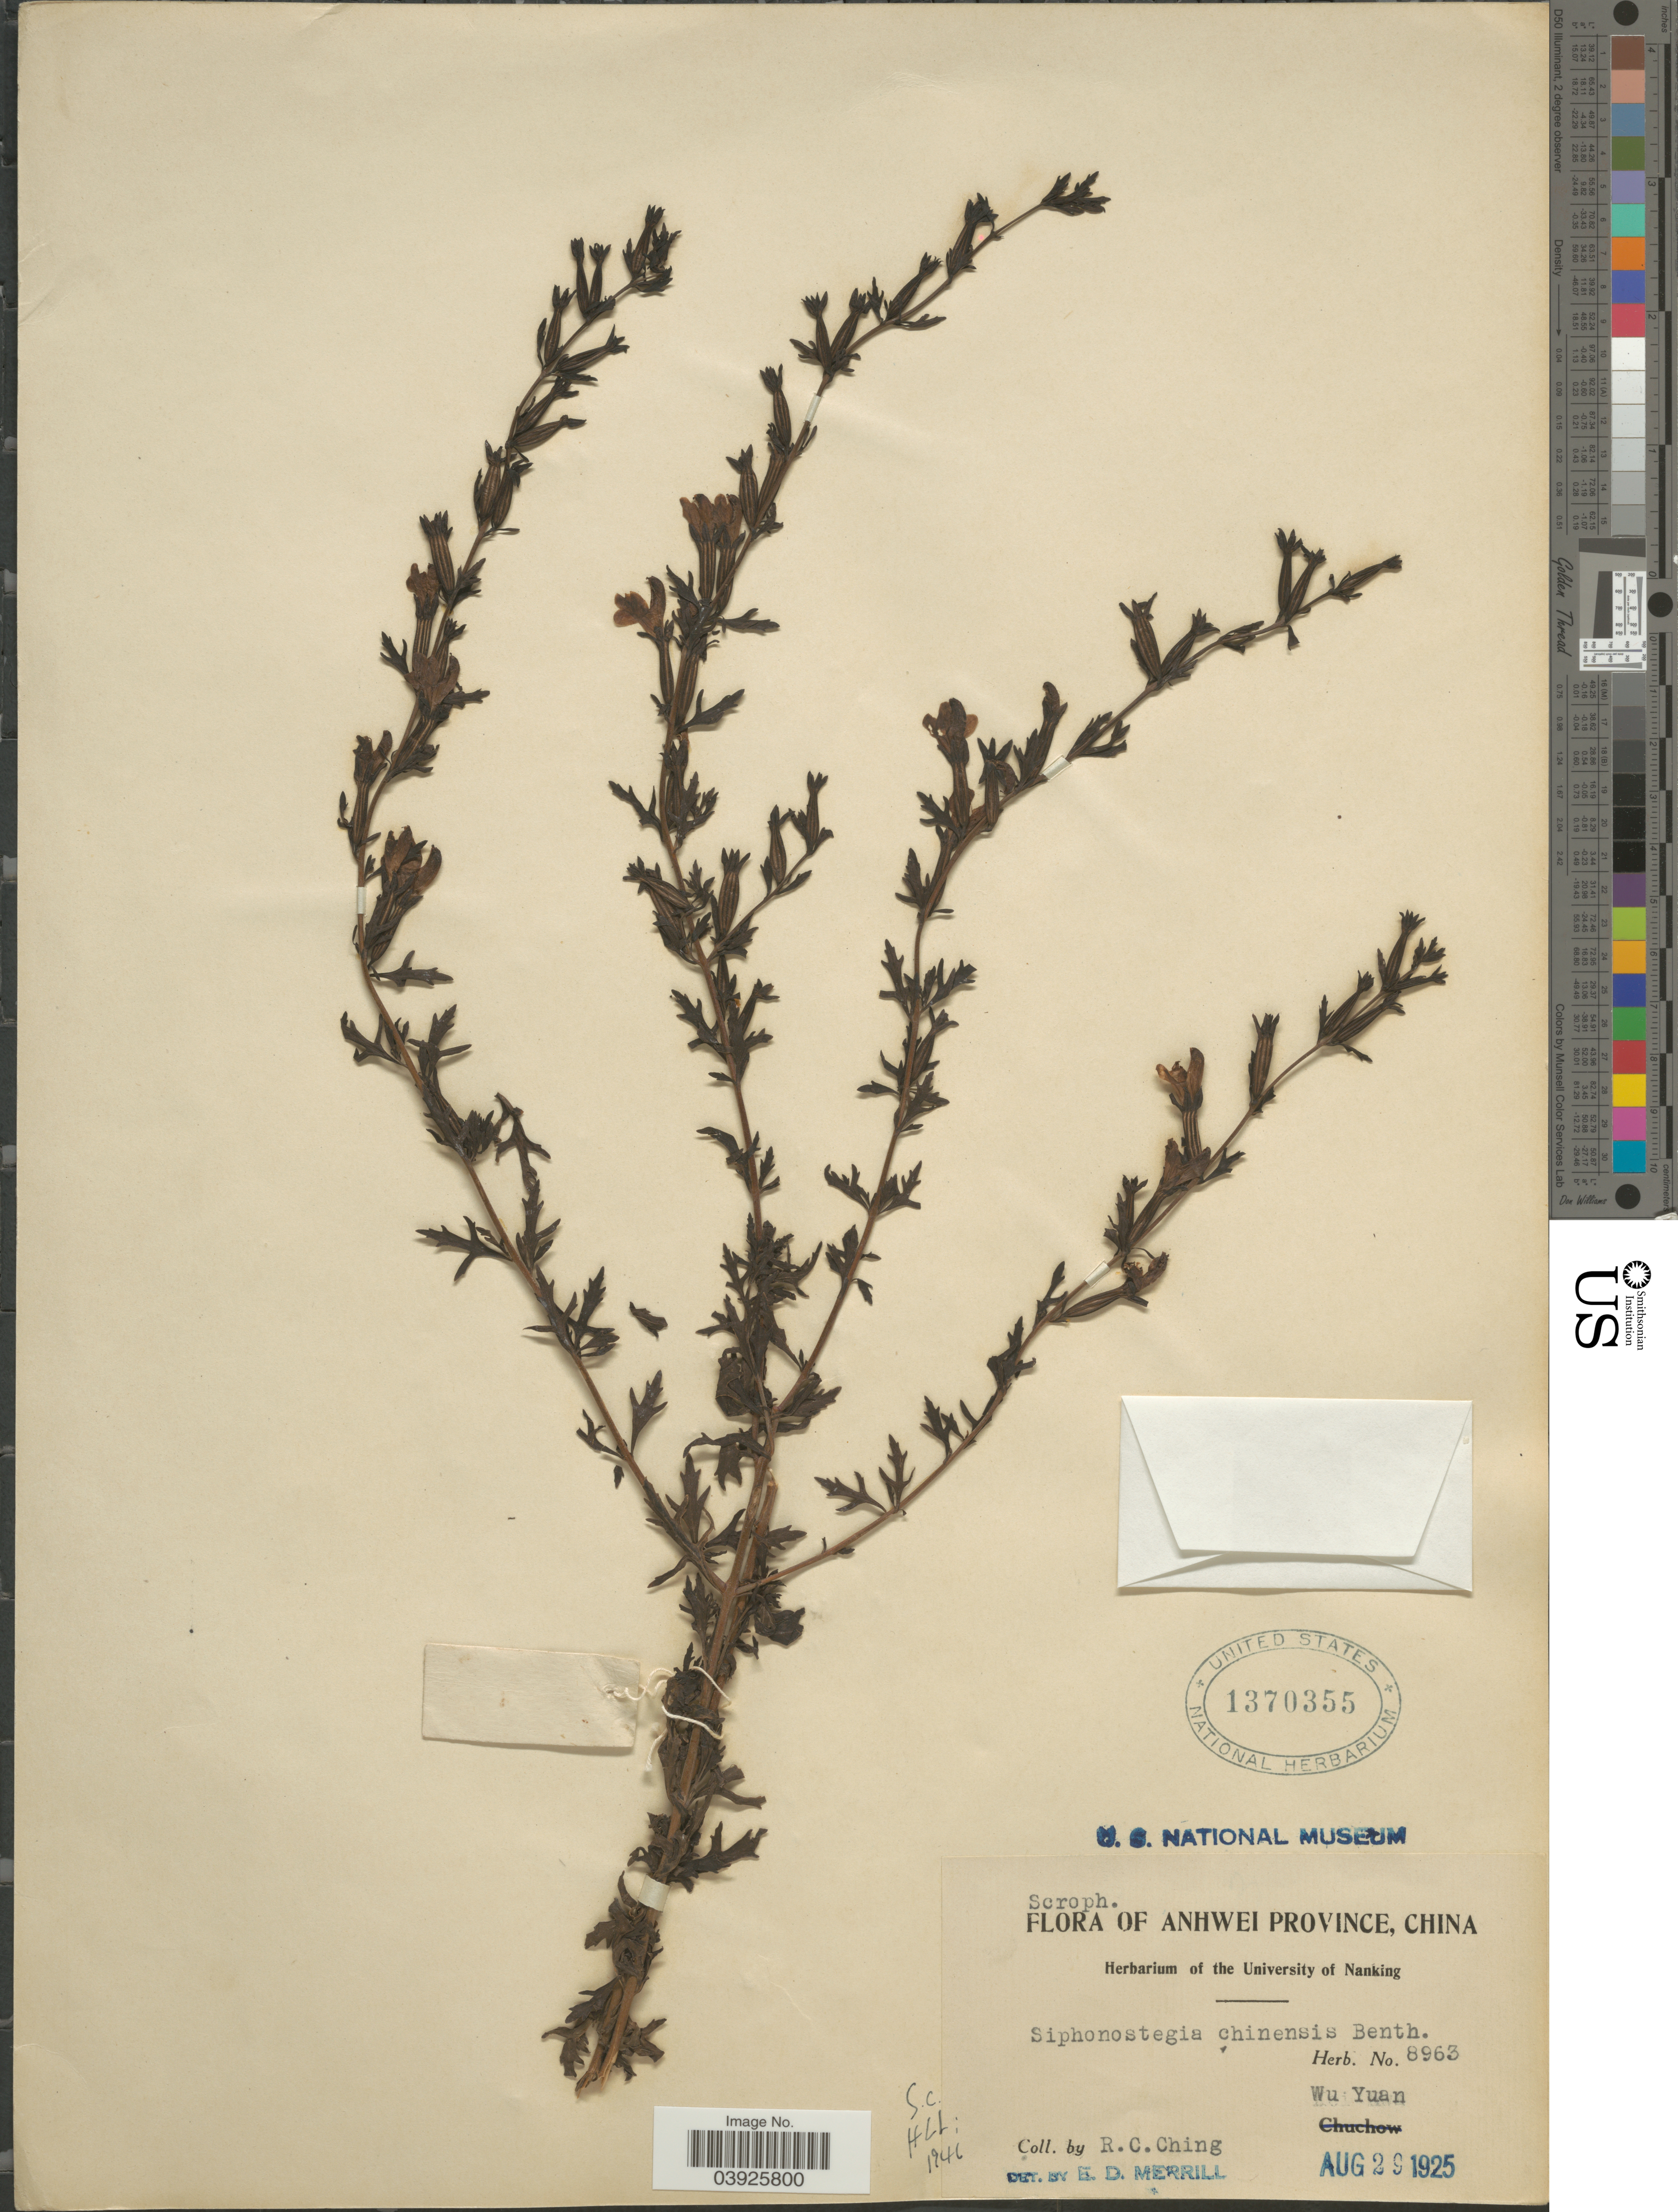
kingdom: Plantae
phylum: Tracheophyta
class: Magnoliopsida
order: Lamiales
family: Orobanchaceae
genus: Siphonostegia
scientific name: Siphonostegia chinensis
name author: Benth.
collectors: R. C. Ching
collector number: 8963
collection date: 1925-08-29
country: China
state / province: Anhui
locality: Anhwei Province. Wu Yuan.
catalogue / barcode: US 1370355